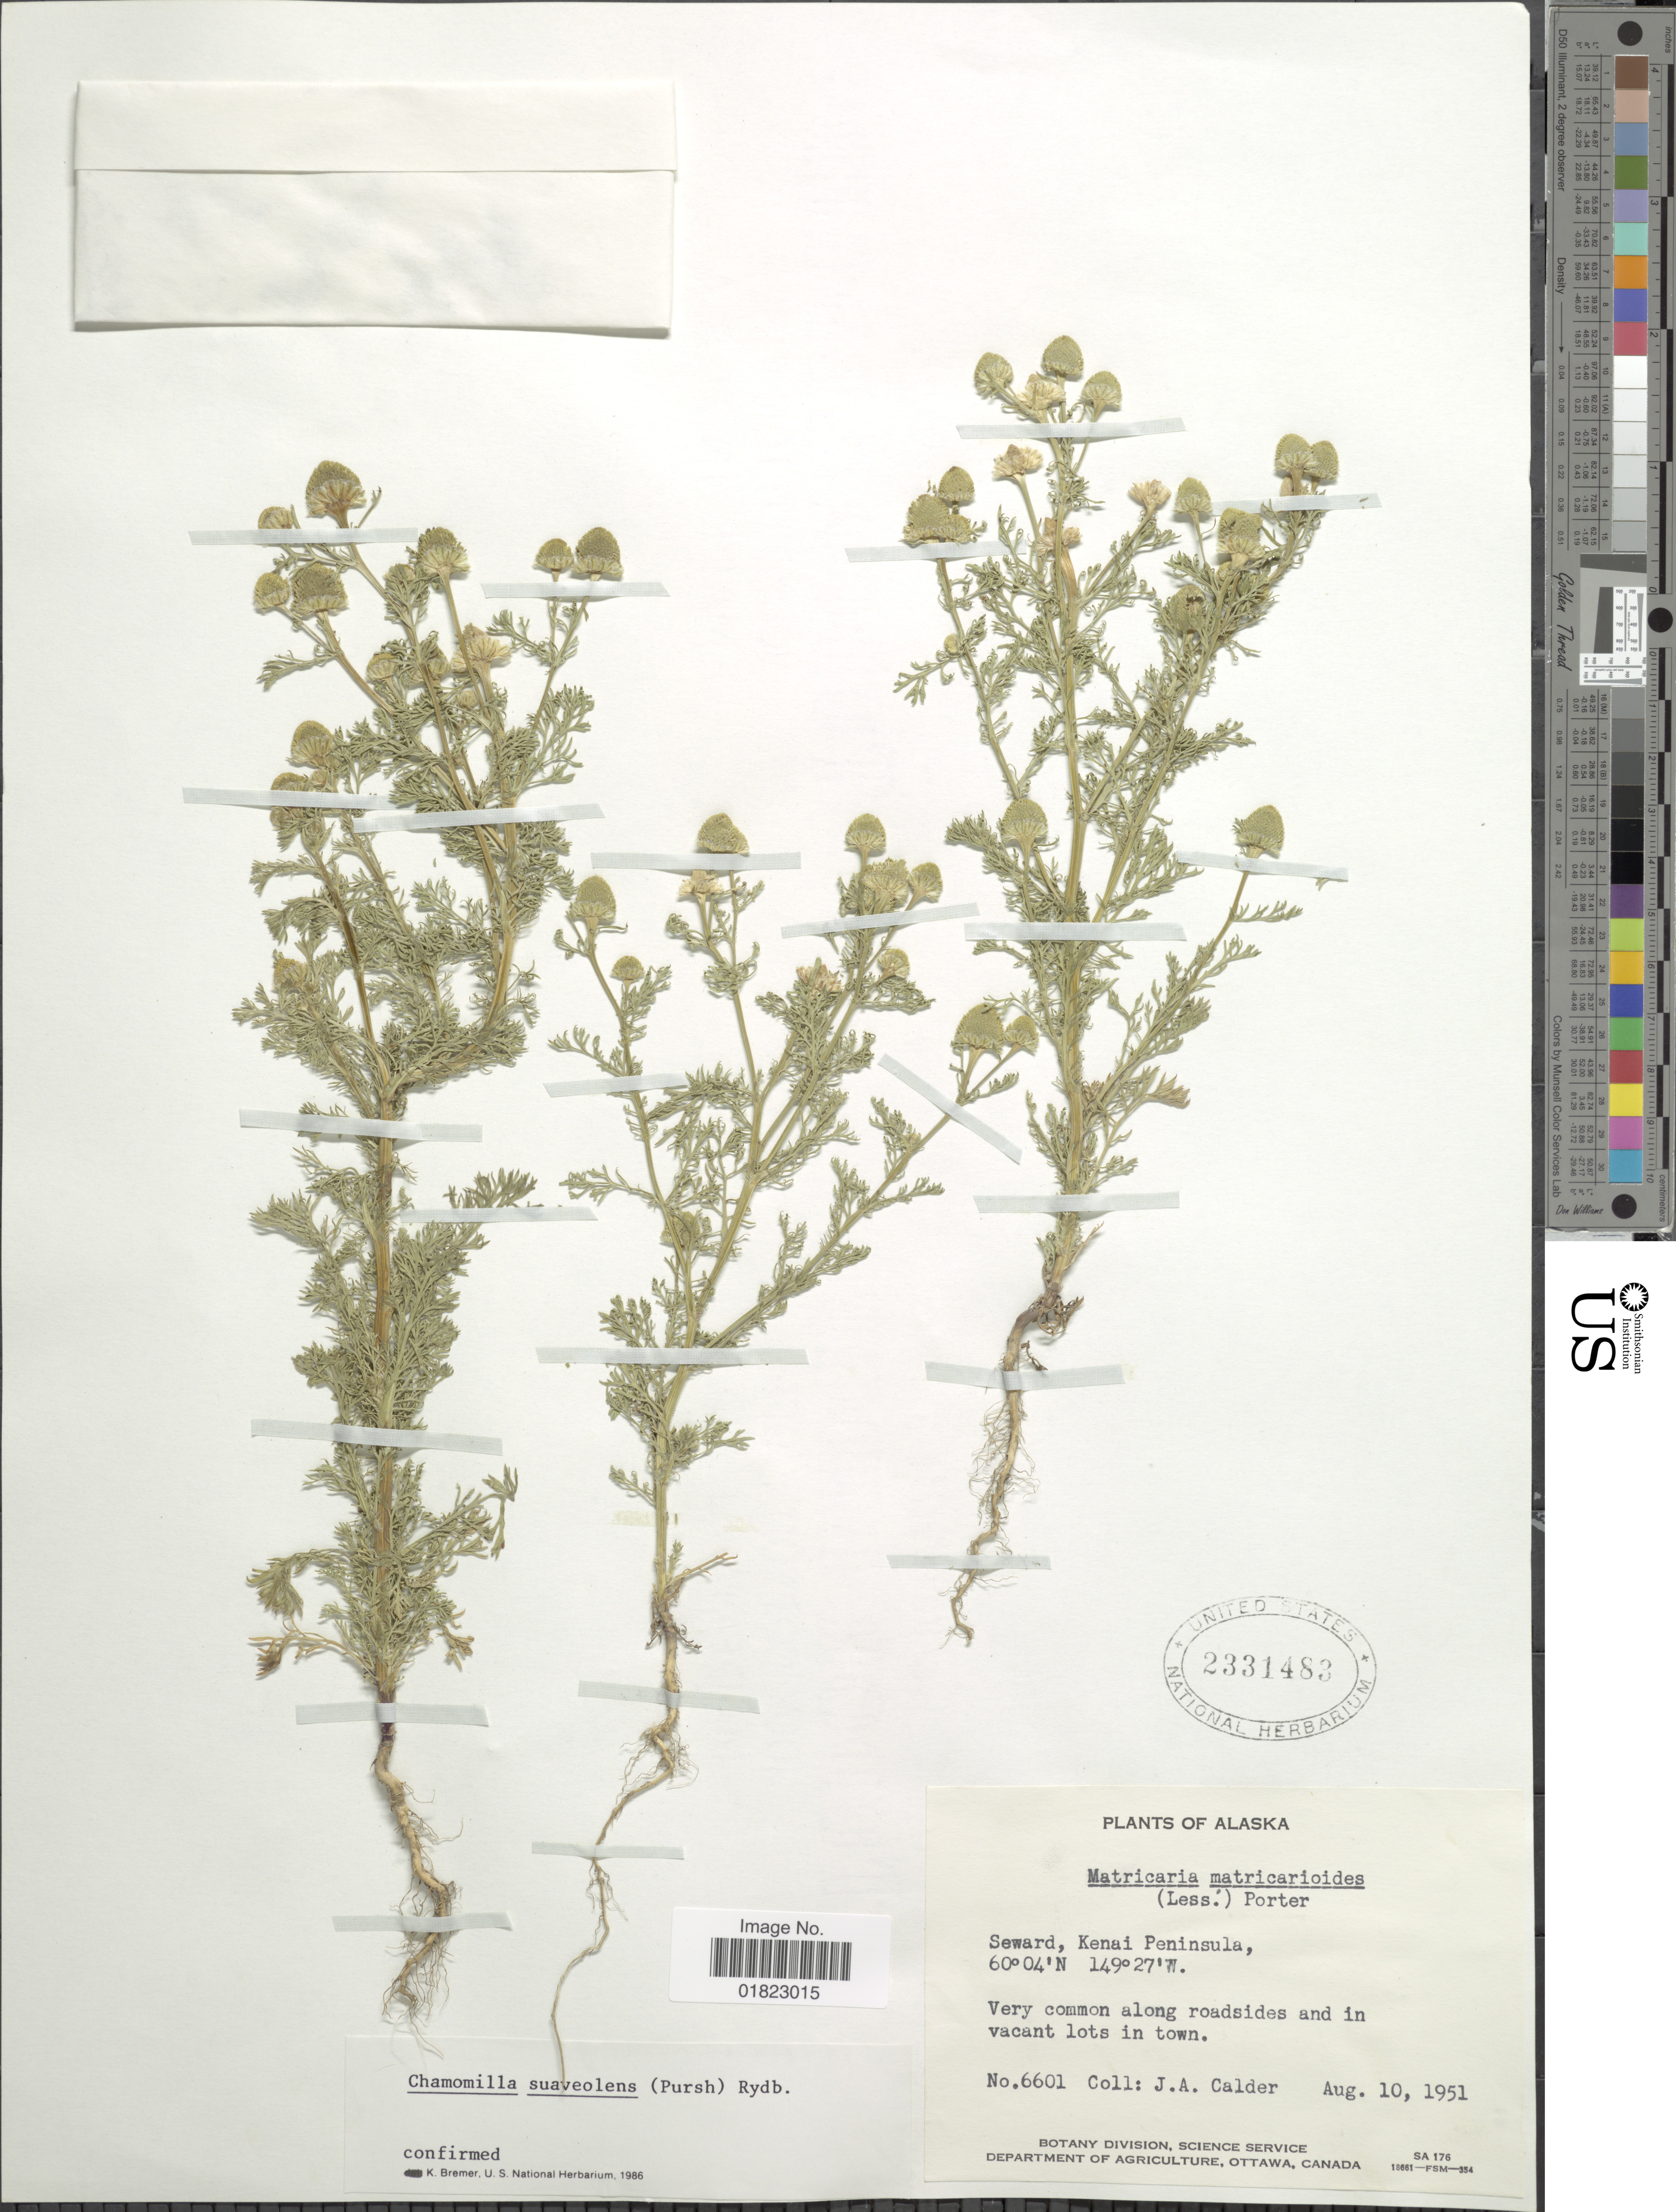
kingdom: Plantae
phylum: Tracheophyta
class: Magnoliopsida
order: Asterales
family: Asteraceae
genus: Matricaria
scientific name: Matricaria matricarioides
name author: (Less.) Porter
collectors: J. A. Calder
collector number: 6601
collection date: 1951-08-10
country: United States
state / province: Alaska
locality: Seward, Kenai Peninsula.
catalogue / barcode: US 2331483